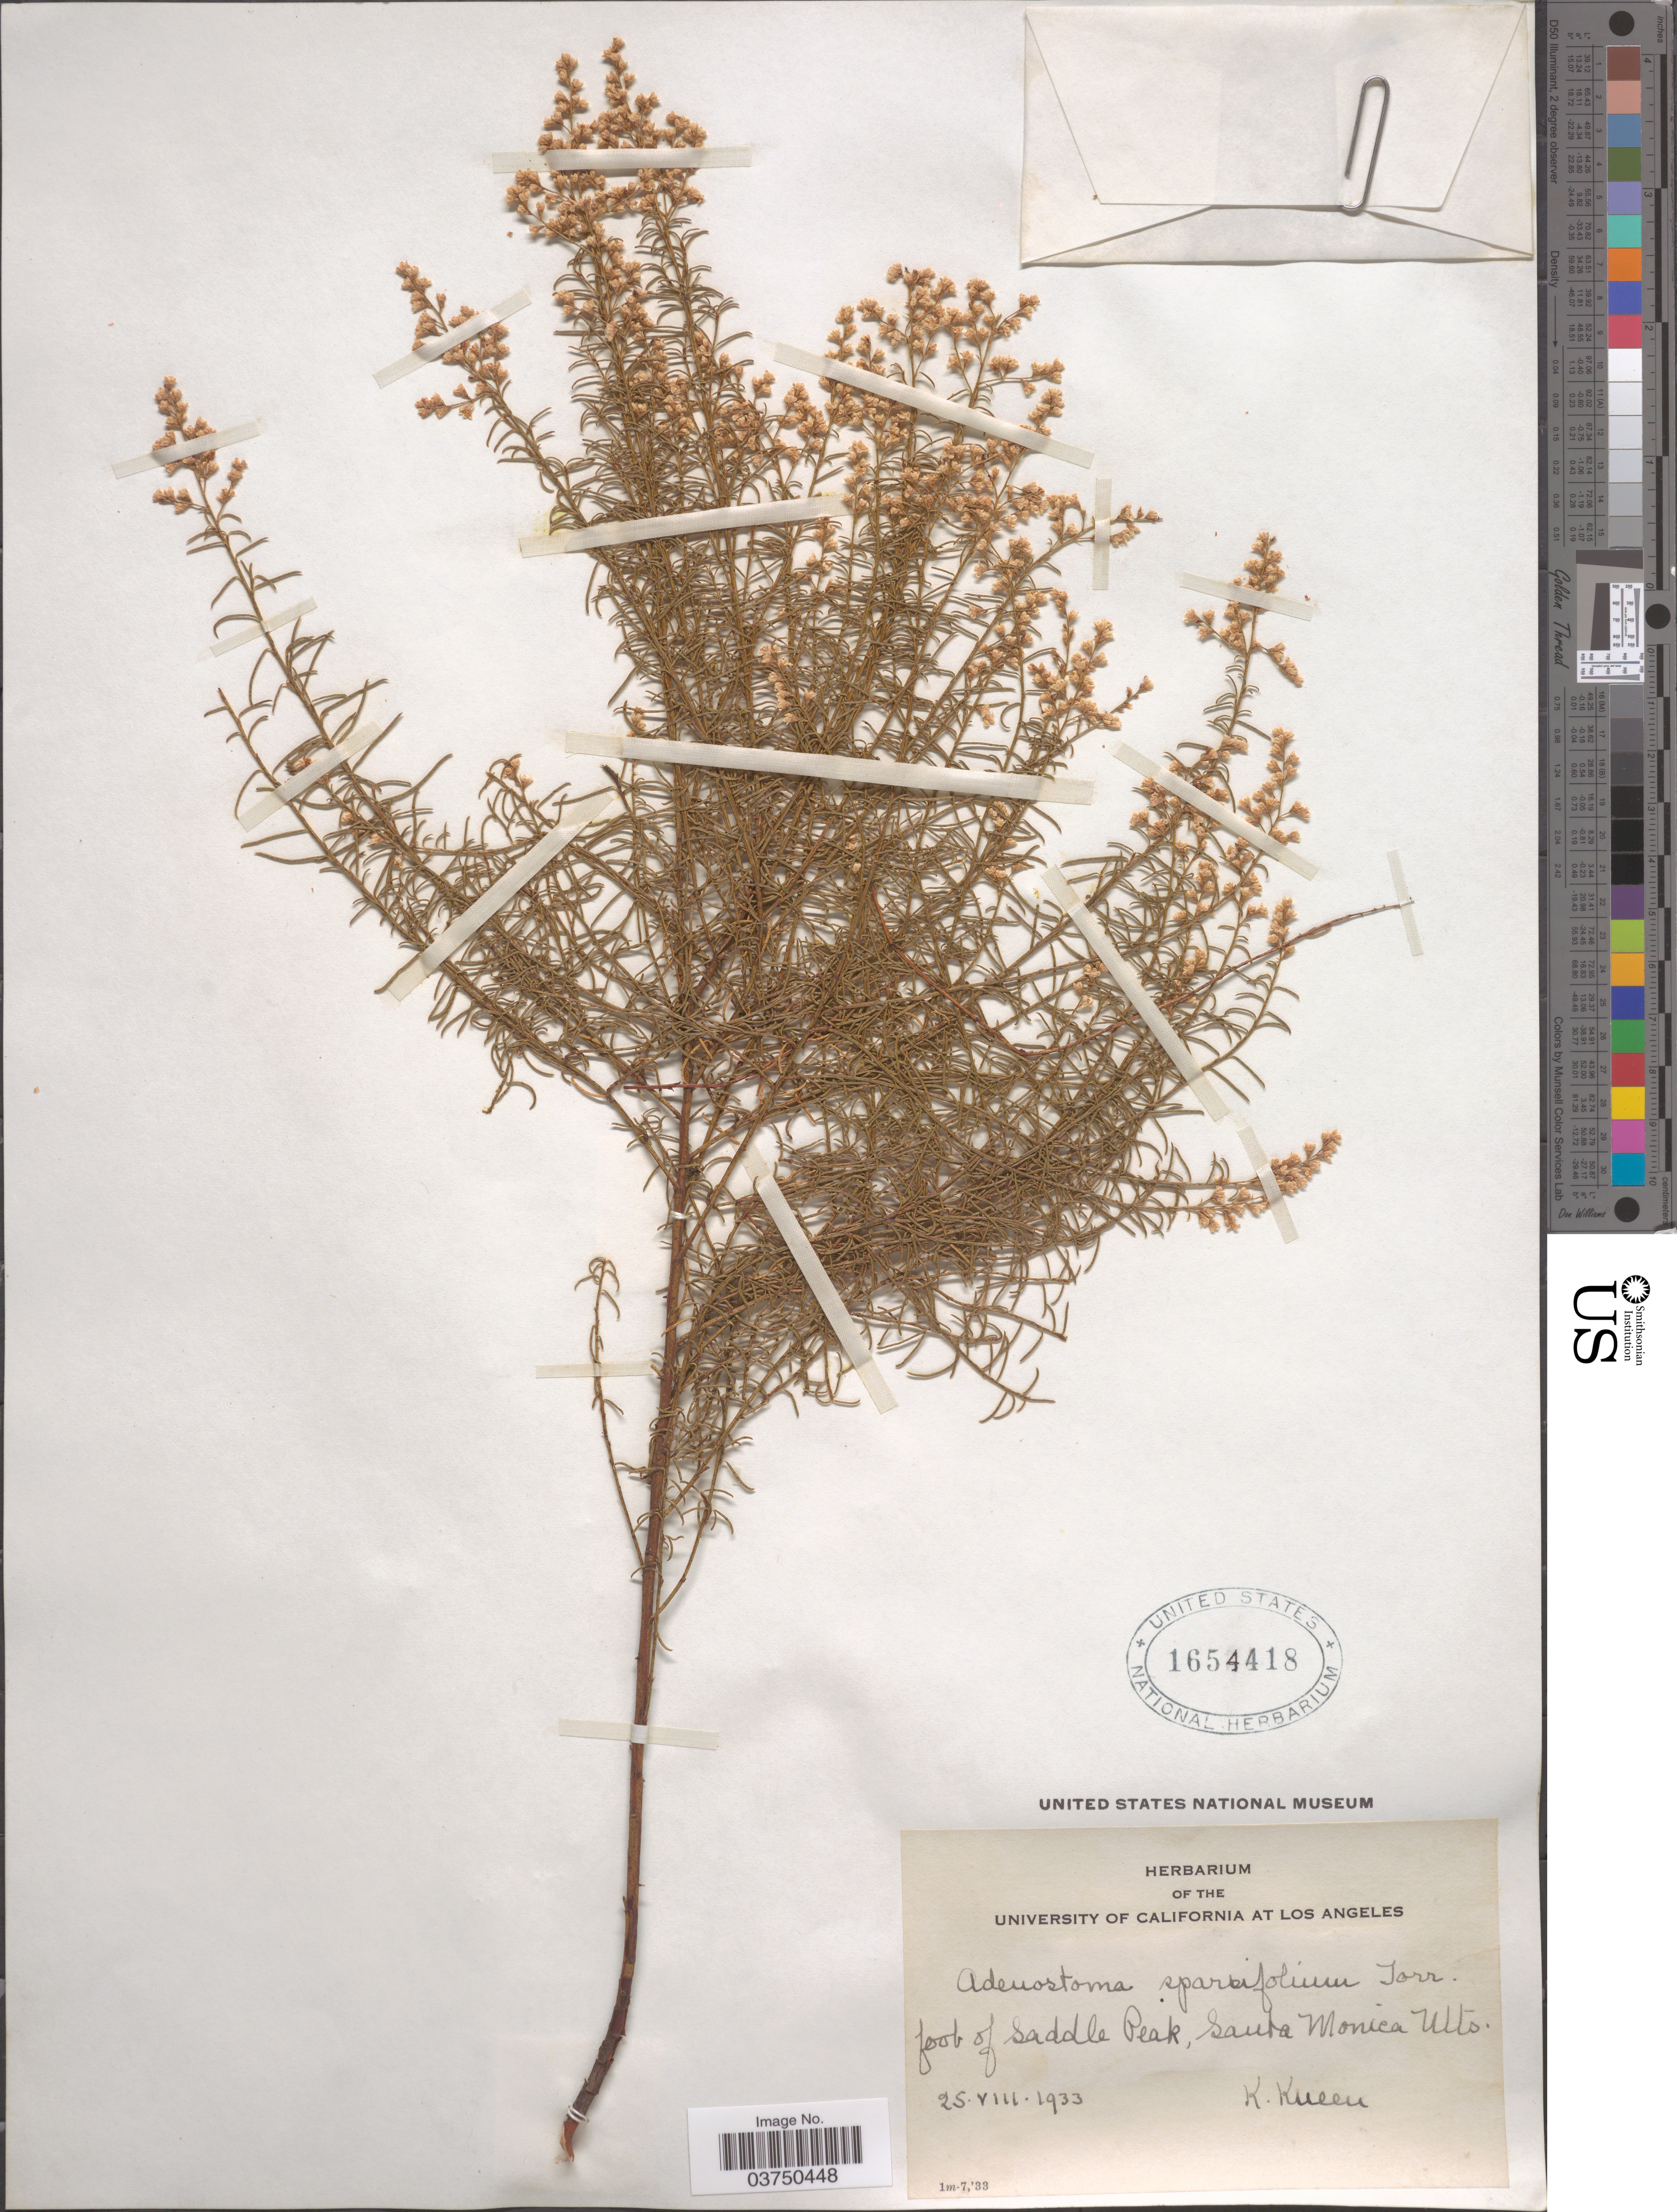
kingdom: Plantae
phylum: Tracheophyta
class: Magnoliopsida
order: Rosales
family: Rosaceae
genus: Adenostoma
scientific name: Adenostoma sparsifolium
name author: Torr.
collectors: K. Kneen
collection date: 1933-08-25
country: United States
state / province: California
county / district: Los Angeles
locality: Foot of Saddle Peak, Santa Monica Mts.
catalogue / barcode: US 1654418